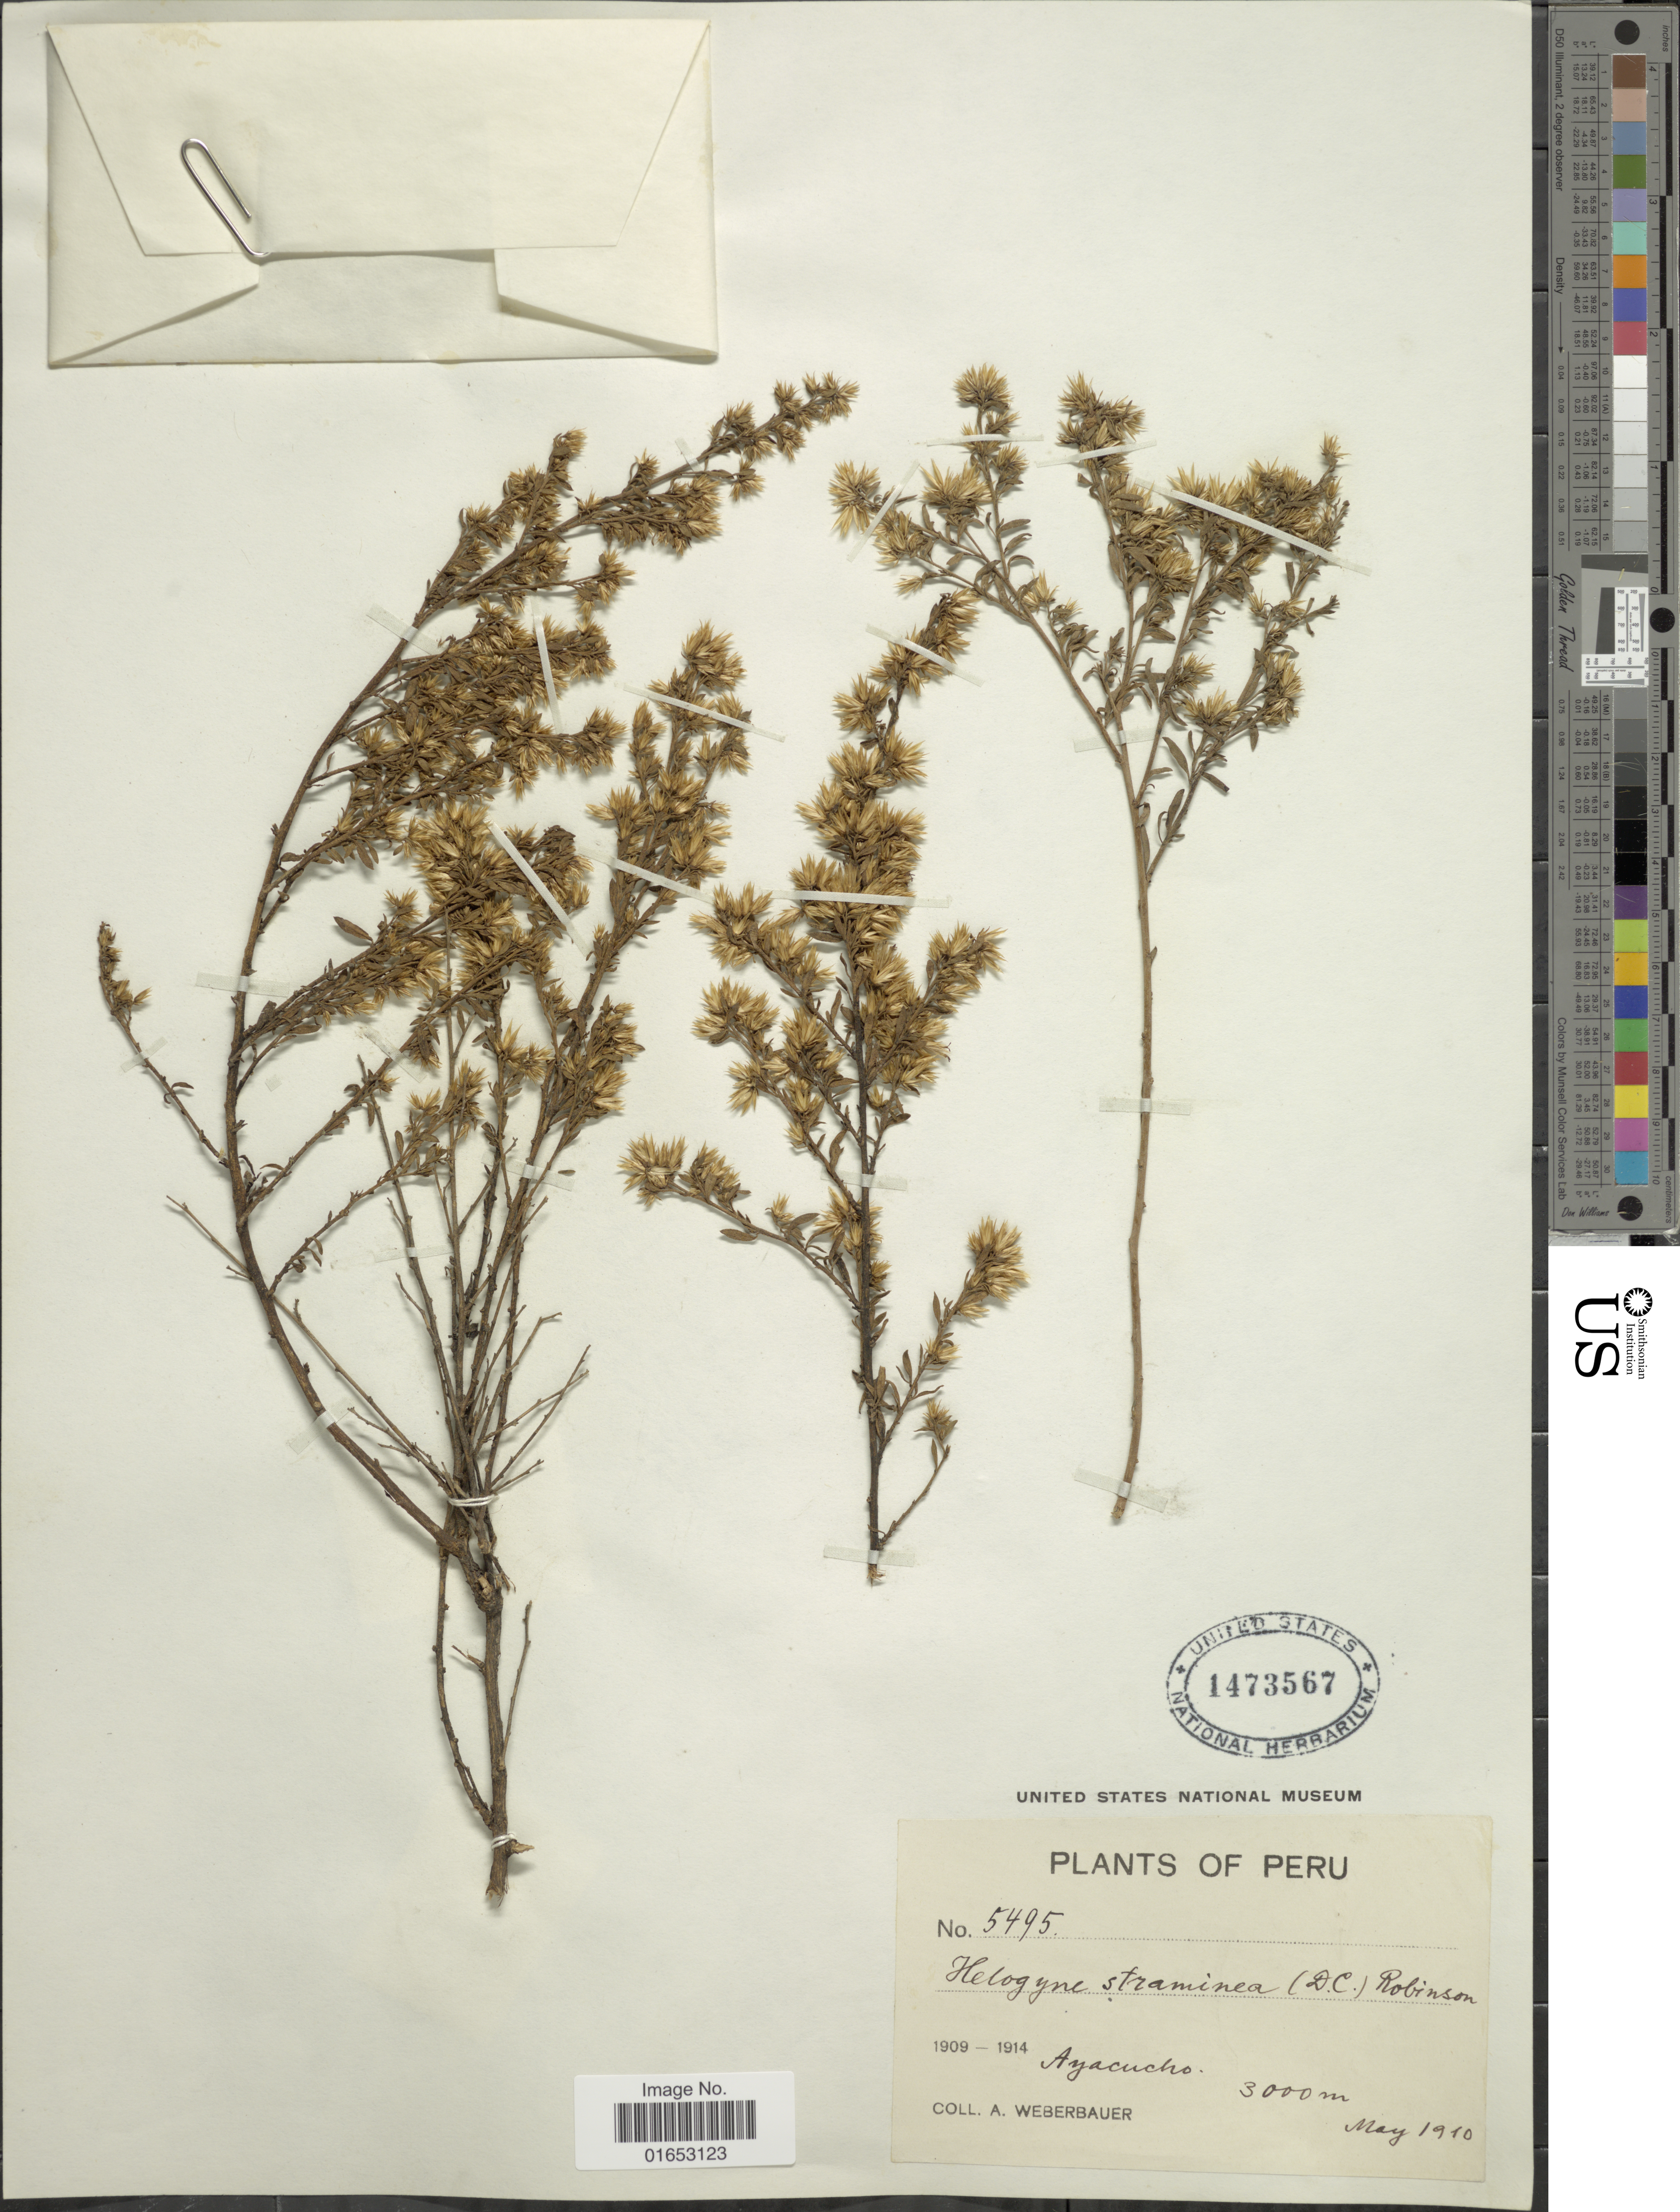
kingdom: Plantae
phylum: Tracheophyta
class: Magnoliopsida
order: Asterales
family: Asteraceae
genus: Helogyne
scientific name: Helogyne straminea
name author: (DC.) B.L. Rob.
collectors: A. Weberbauer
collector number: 5495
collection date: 1910-05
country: Peru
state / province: Ayacucho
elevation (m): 3000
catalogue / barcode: US 1473567